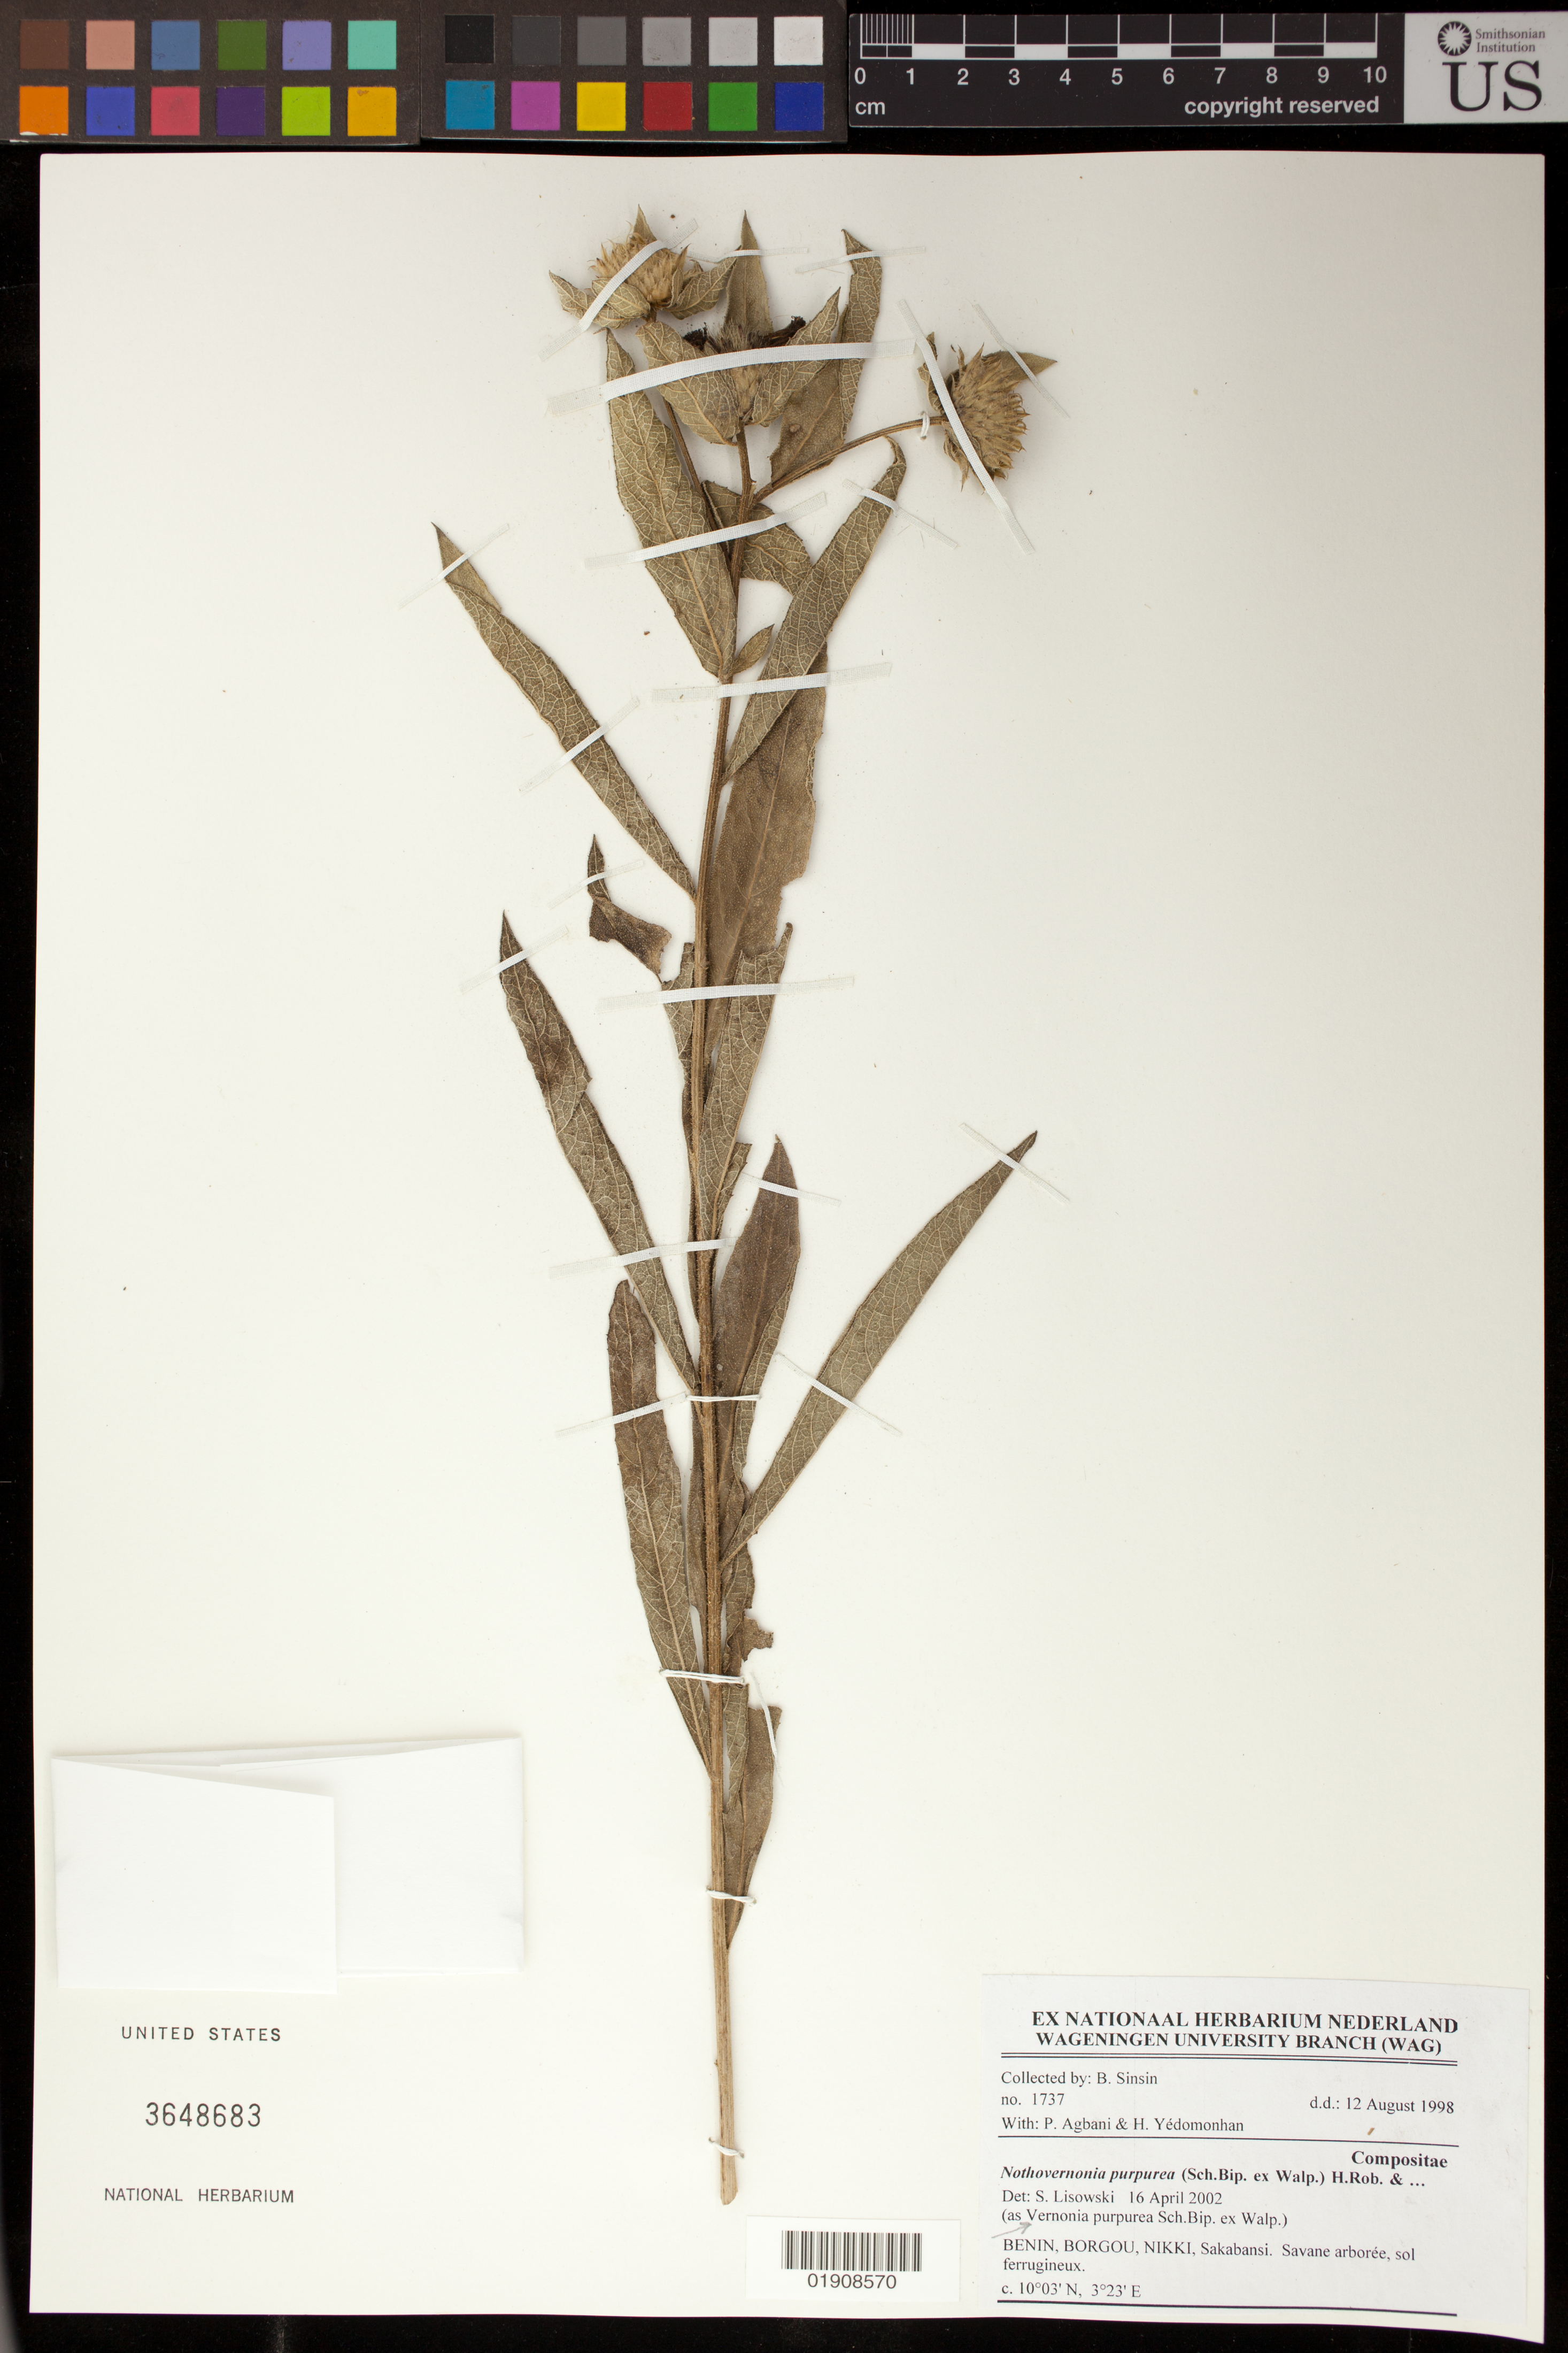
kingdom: Plantae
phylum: Tracheophyta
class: Magnoliopsida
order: Asterales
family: Asteraceae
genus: Linzia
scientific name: Linzia purpurea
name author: (Sch. Bip. ex Walp.) Isawumi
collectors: B. Sinsin, P. Agbani & H. Yedomonhan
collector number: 1737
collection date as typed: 12 Aug 1998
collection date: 1998-08-12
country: Benin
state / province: Borgou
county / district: Nikki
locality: Sakabansi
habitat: Savane arboree, sol ferrugineux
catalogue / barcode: US 3648683